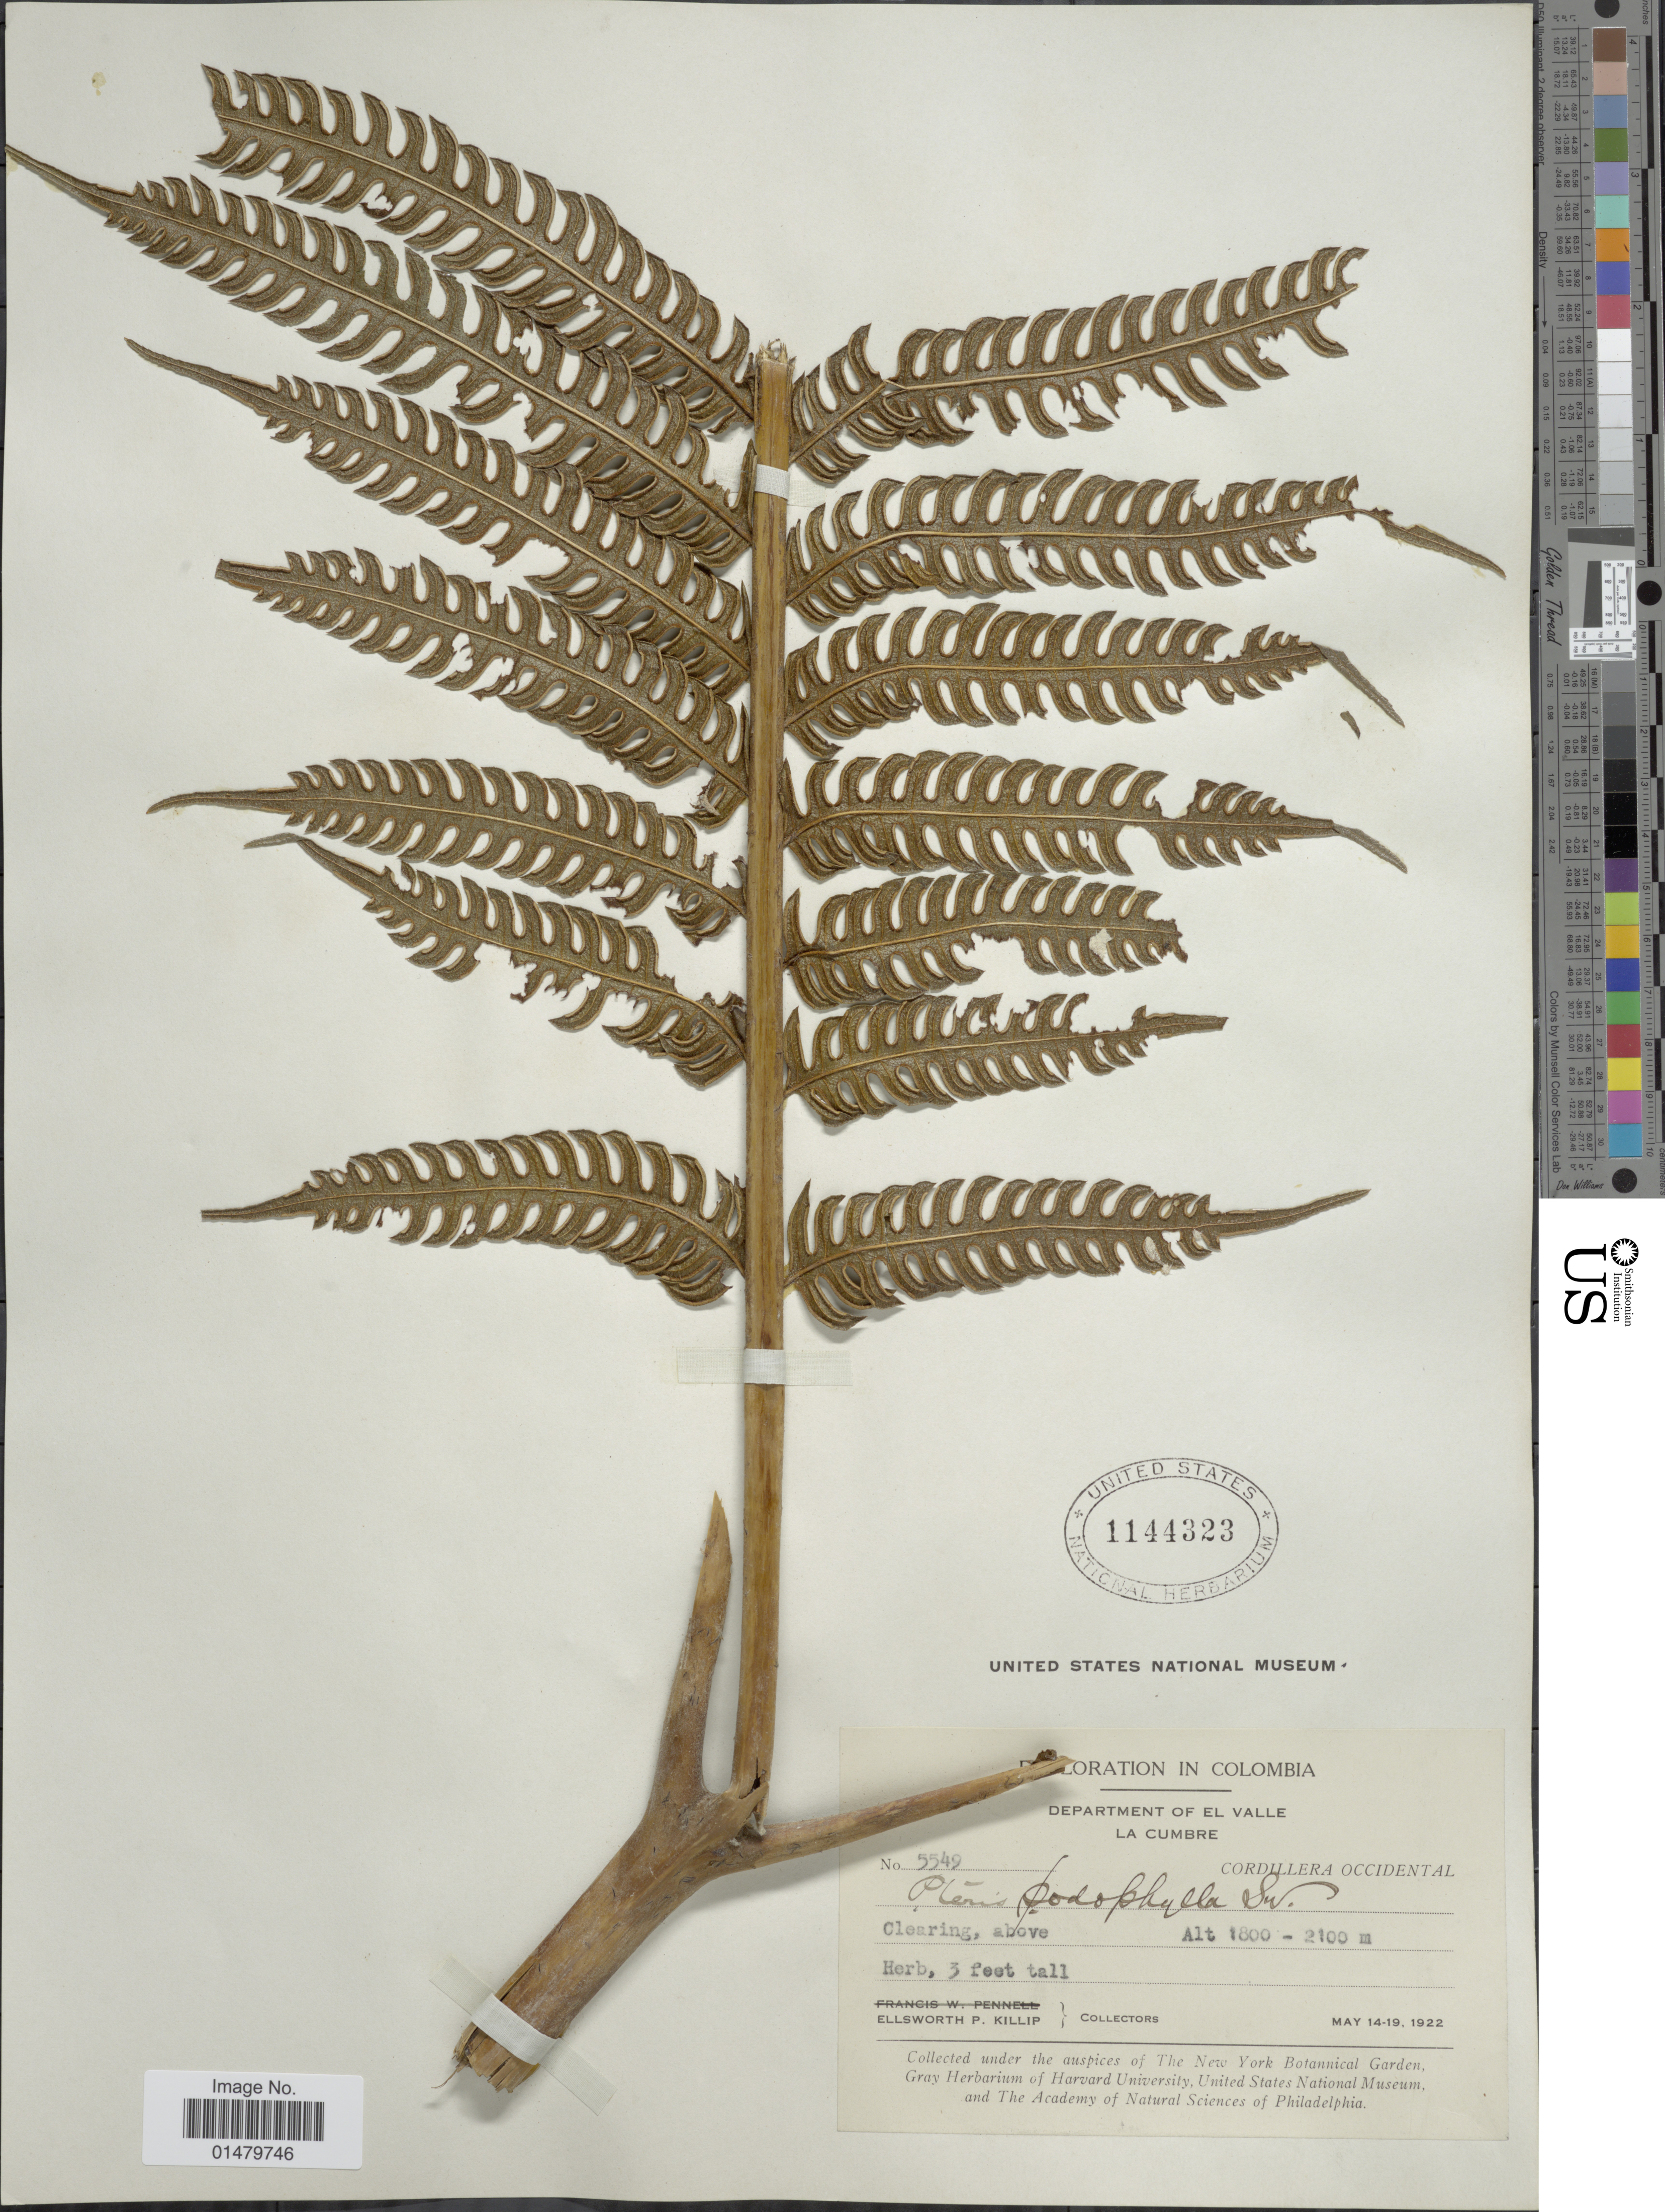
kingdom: Plantae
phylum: Tracheophyta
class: Polypodiopsida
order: Polypodiales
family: Pteridaceae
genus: Pteris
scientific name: Pteris podophylla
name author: Sw.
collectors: E. P. Killip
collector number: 5549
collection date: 1922-05-14/1922-05-19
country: Colombia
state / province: Valle del Cauca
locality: Department of El Valle. La Cumbre. Cordillera Occidental.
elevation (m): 1800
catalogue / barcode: US 1144323